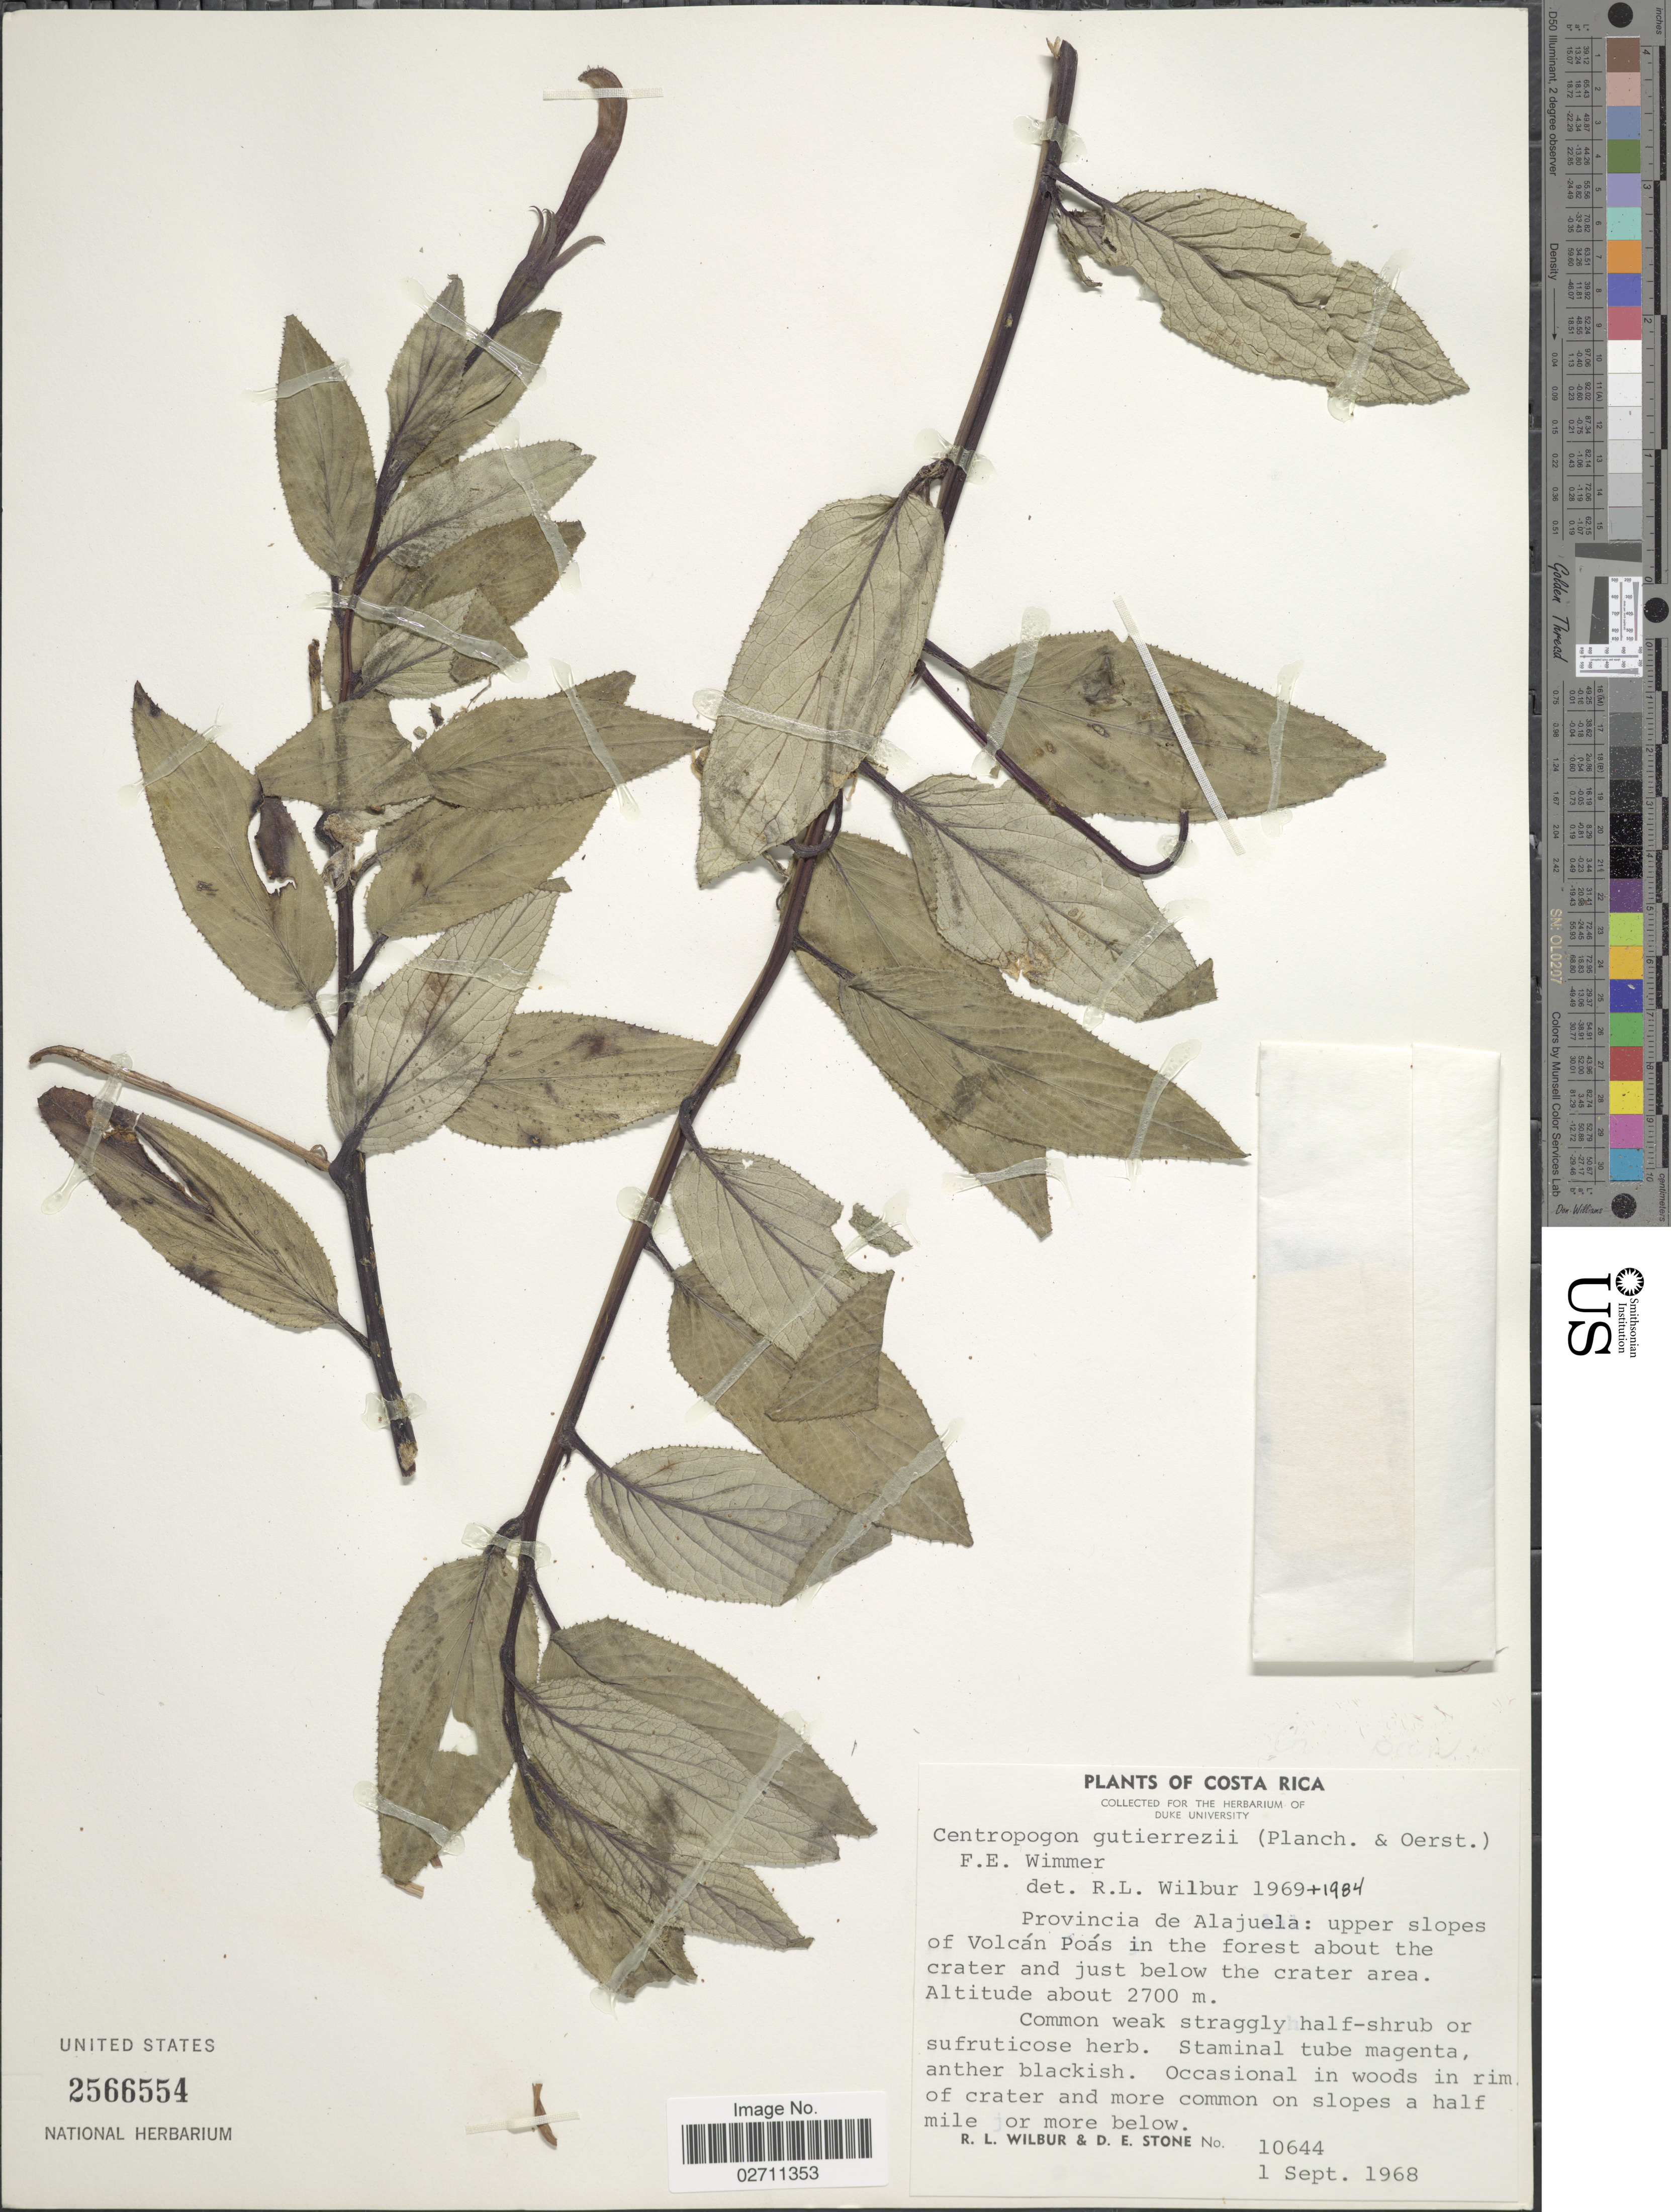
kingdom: Plantae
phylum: Tracheophyta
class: Magnoliopsida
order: Asterales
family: Campanulaceae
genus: Centropogon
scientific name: Centropogon gutierrezii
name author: (Planch. & Oerst.) E. Wimm.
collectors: R. L. Wilbur & D. E. Stone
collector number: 10644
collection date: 1968-09-01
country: Costa Rica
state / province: Alajuela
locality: Upper slopes of Volcan Poas in the forest about the crater and just below the crater area.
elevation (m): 2700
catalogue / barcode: US 2566554